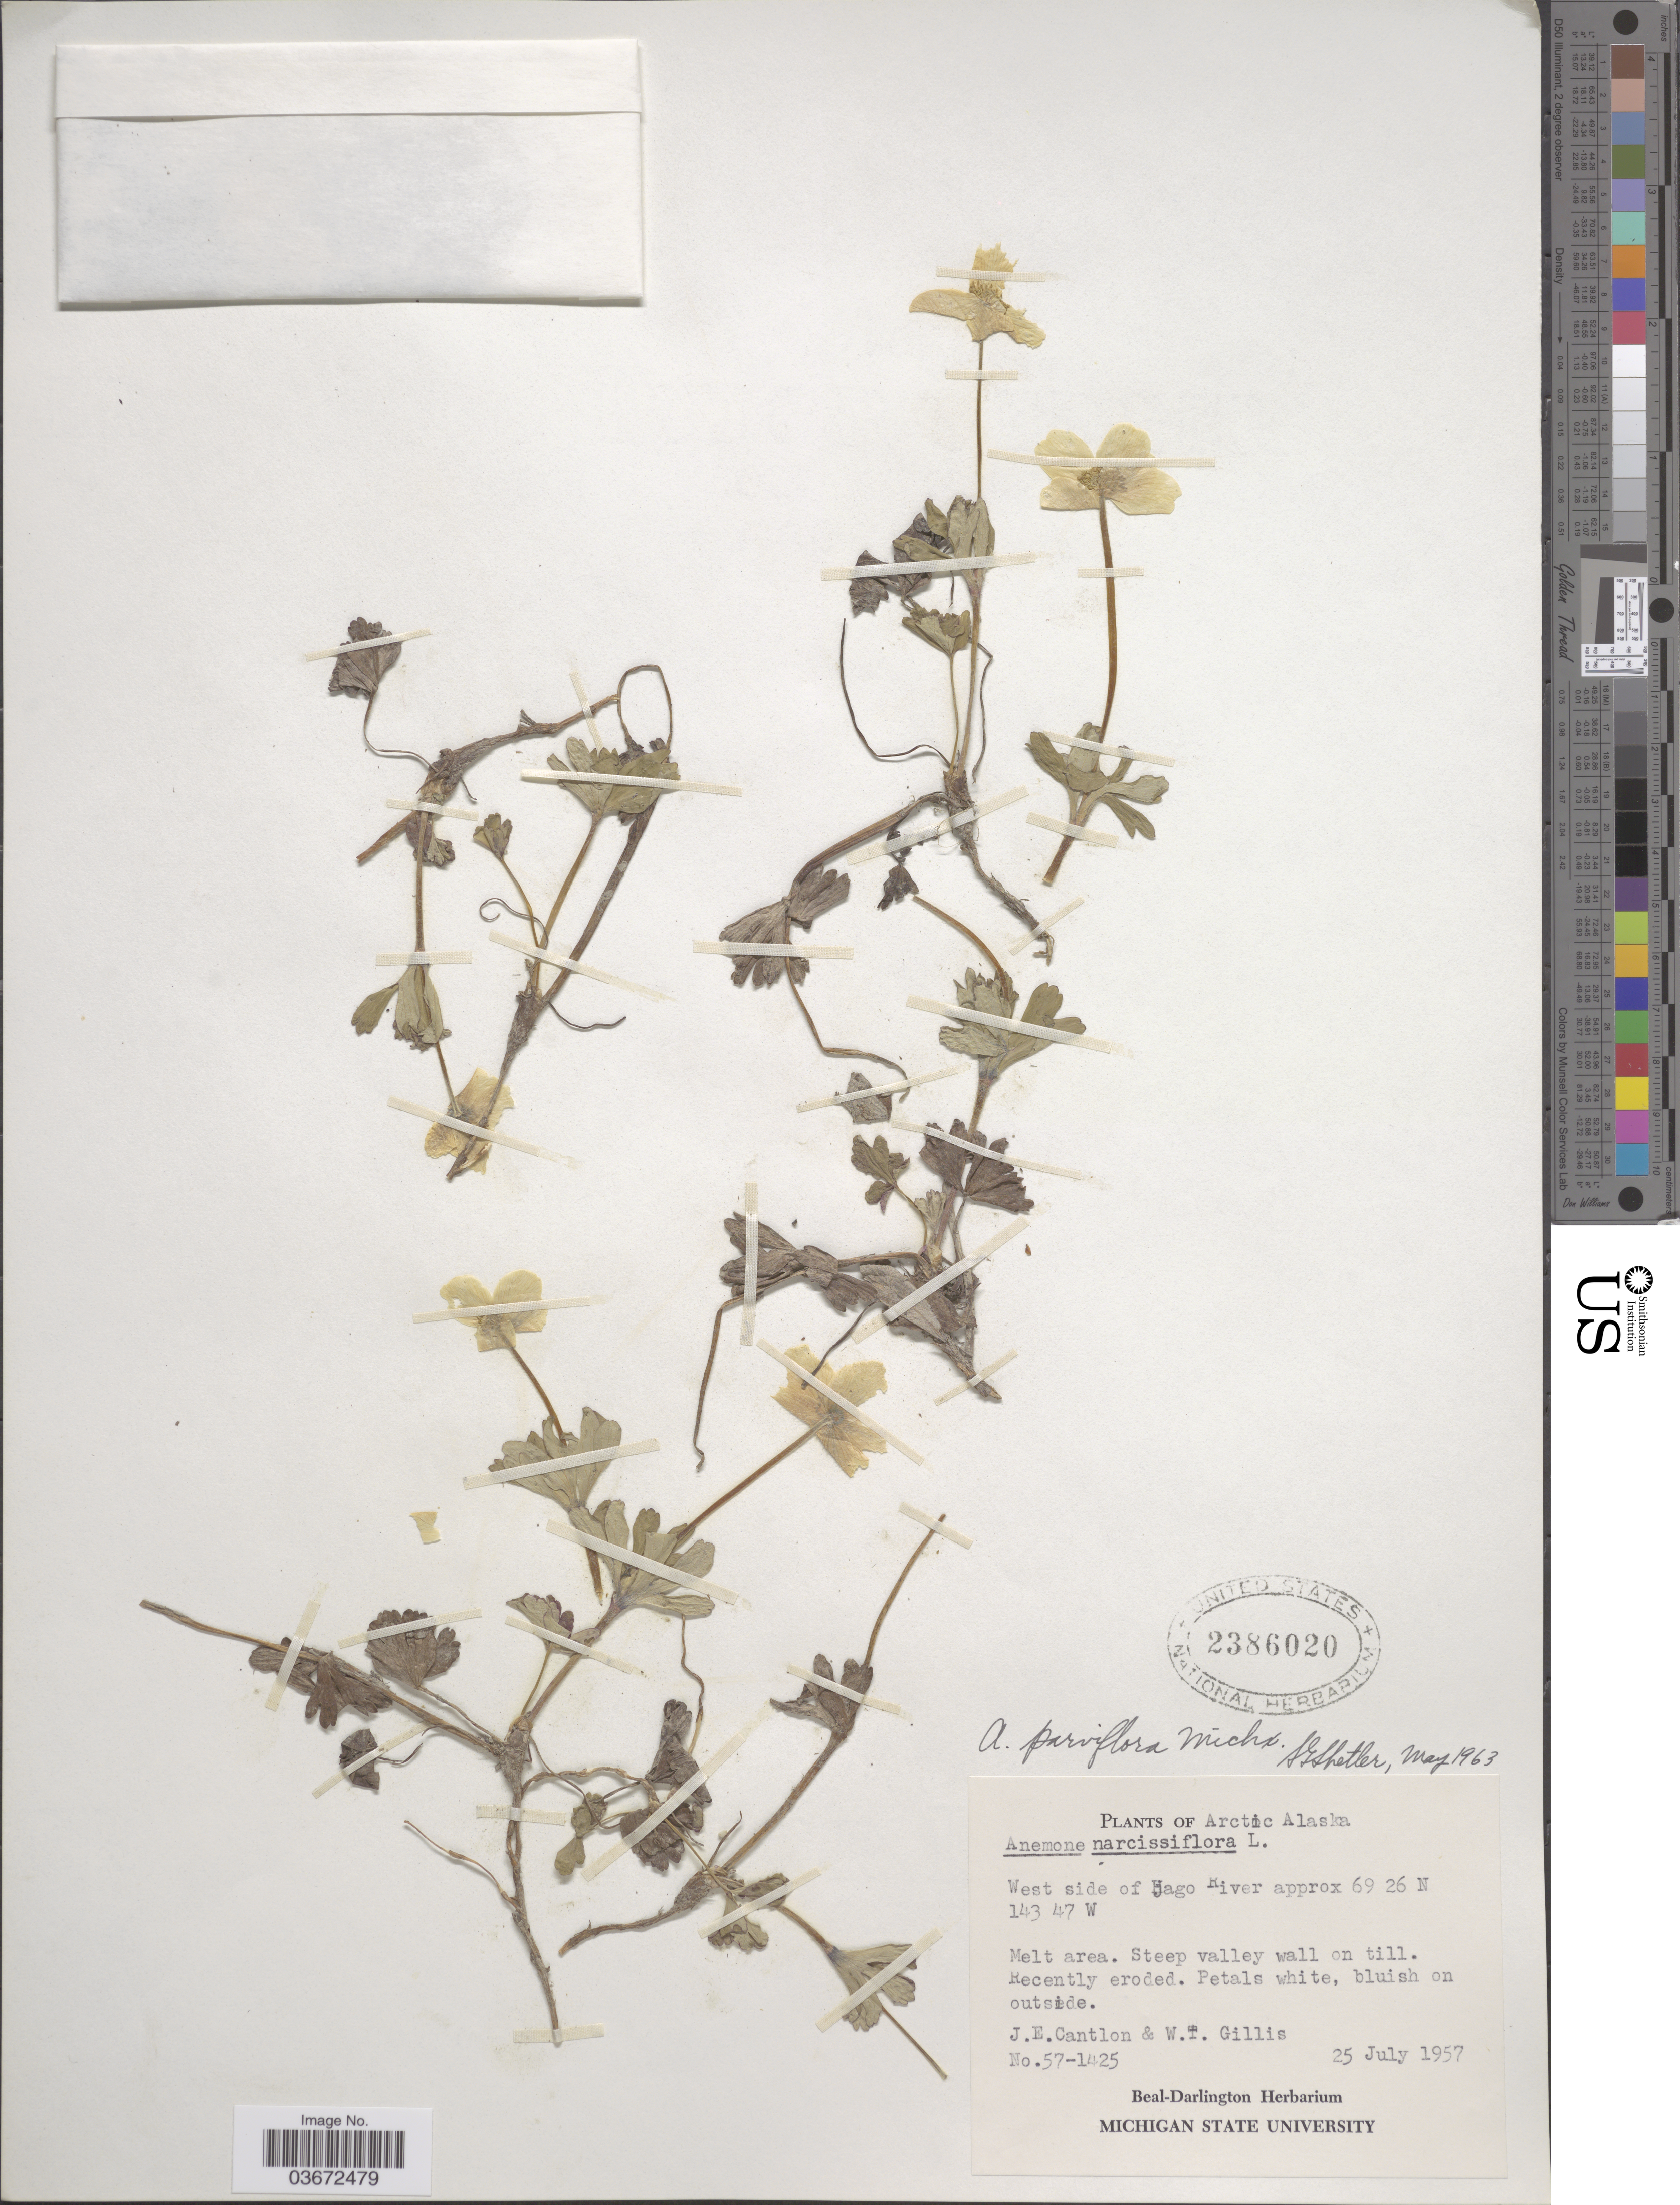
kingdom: Plantae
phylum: Tracheophyta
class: Magnoliopsida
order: Ranunculales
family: Ranunculaceae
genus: Anemone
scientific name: Anemone parviflora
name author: Michx.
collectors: J. Cantlon & W. T. Gillis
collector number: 57-1425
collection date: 1957-07-25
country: United States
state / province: Alaska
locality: Arctic Alaska. West side of Hago River.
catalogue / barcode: US 2386020